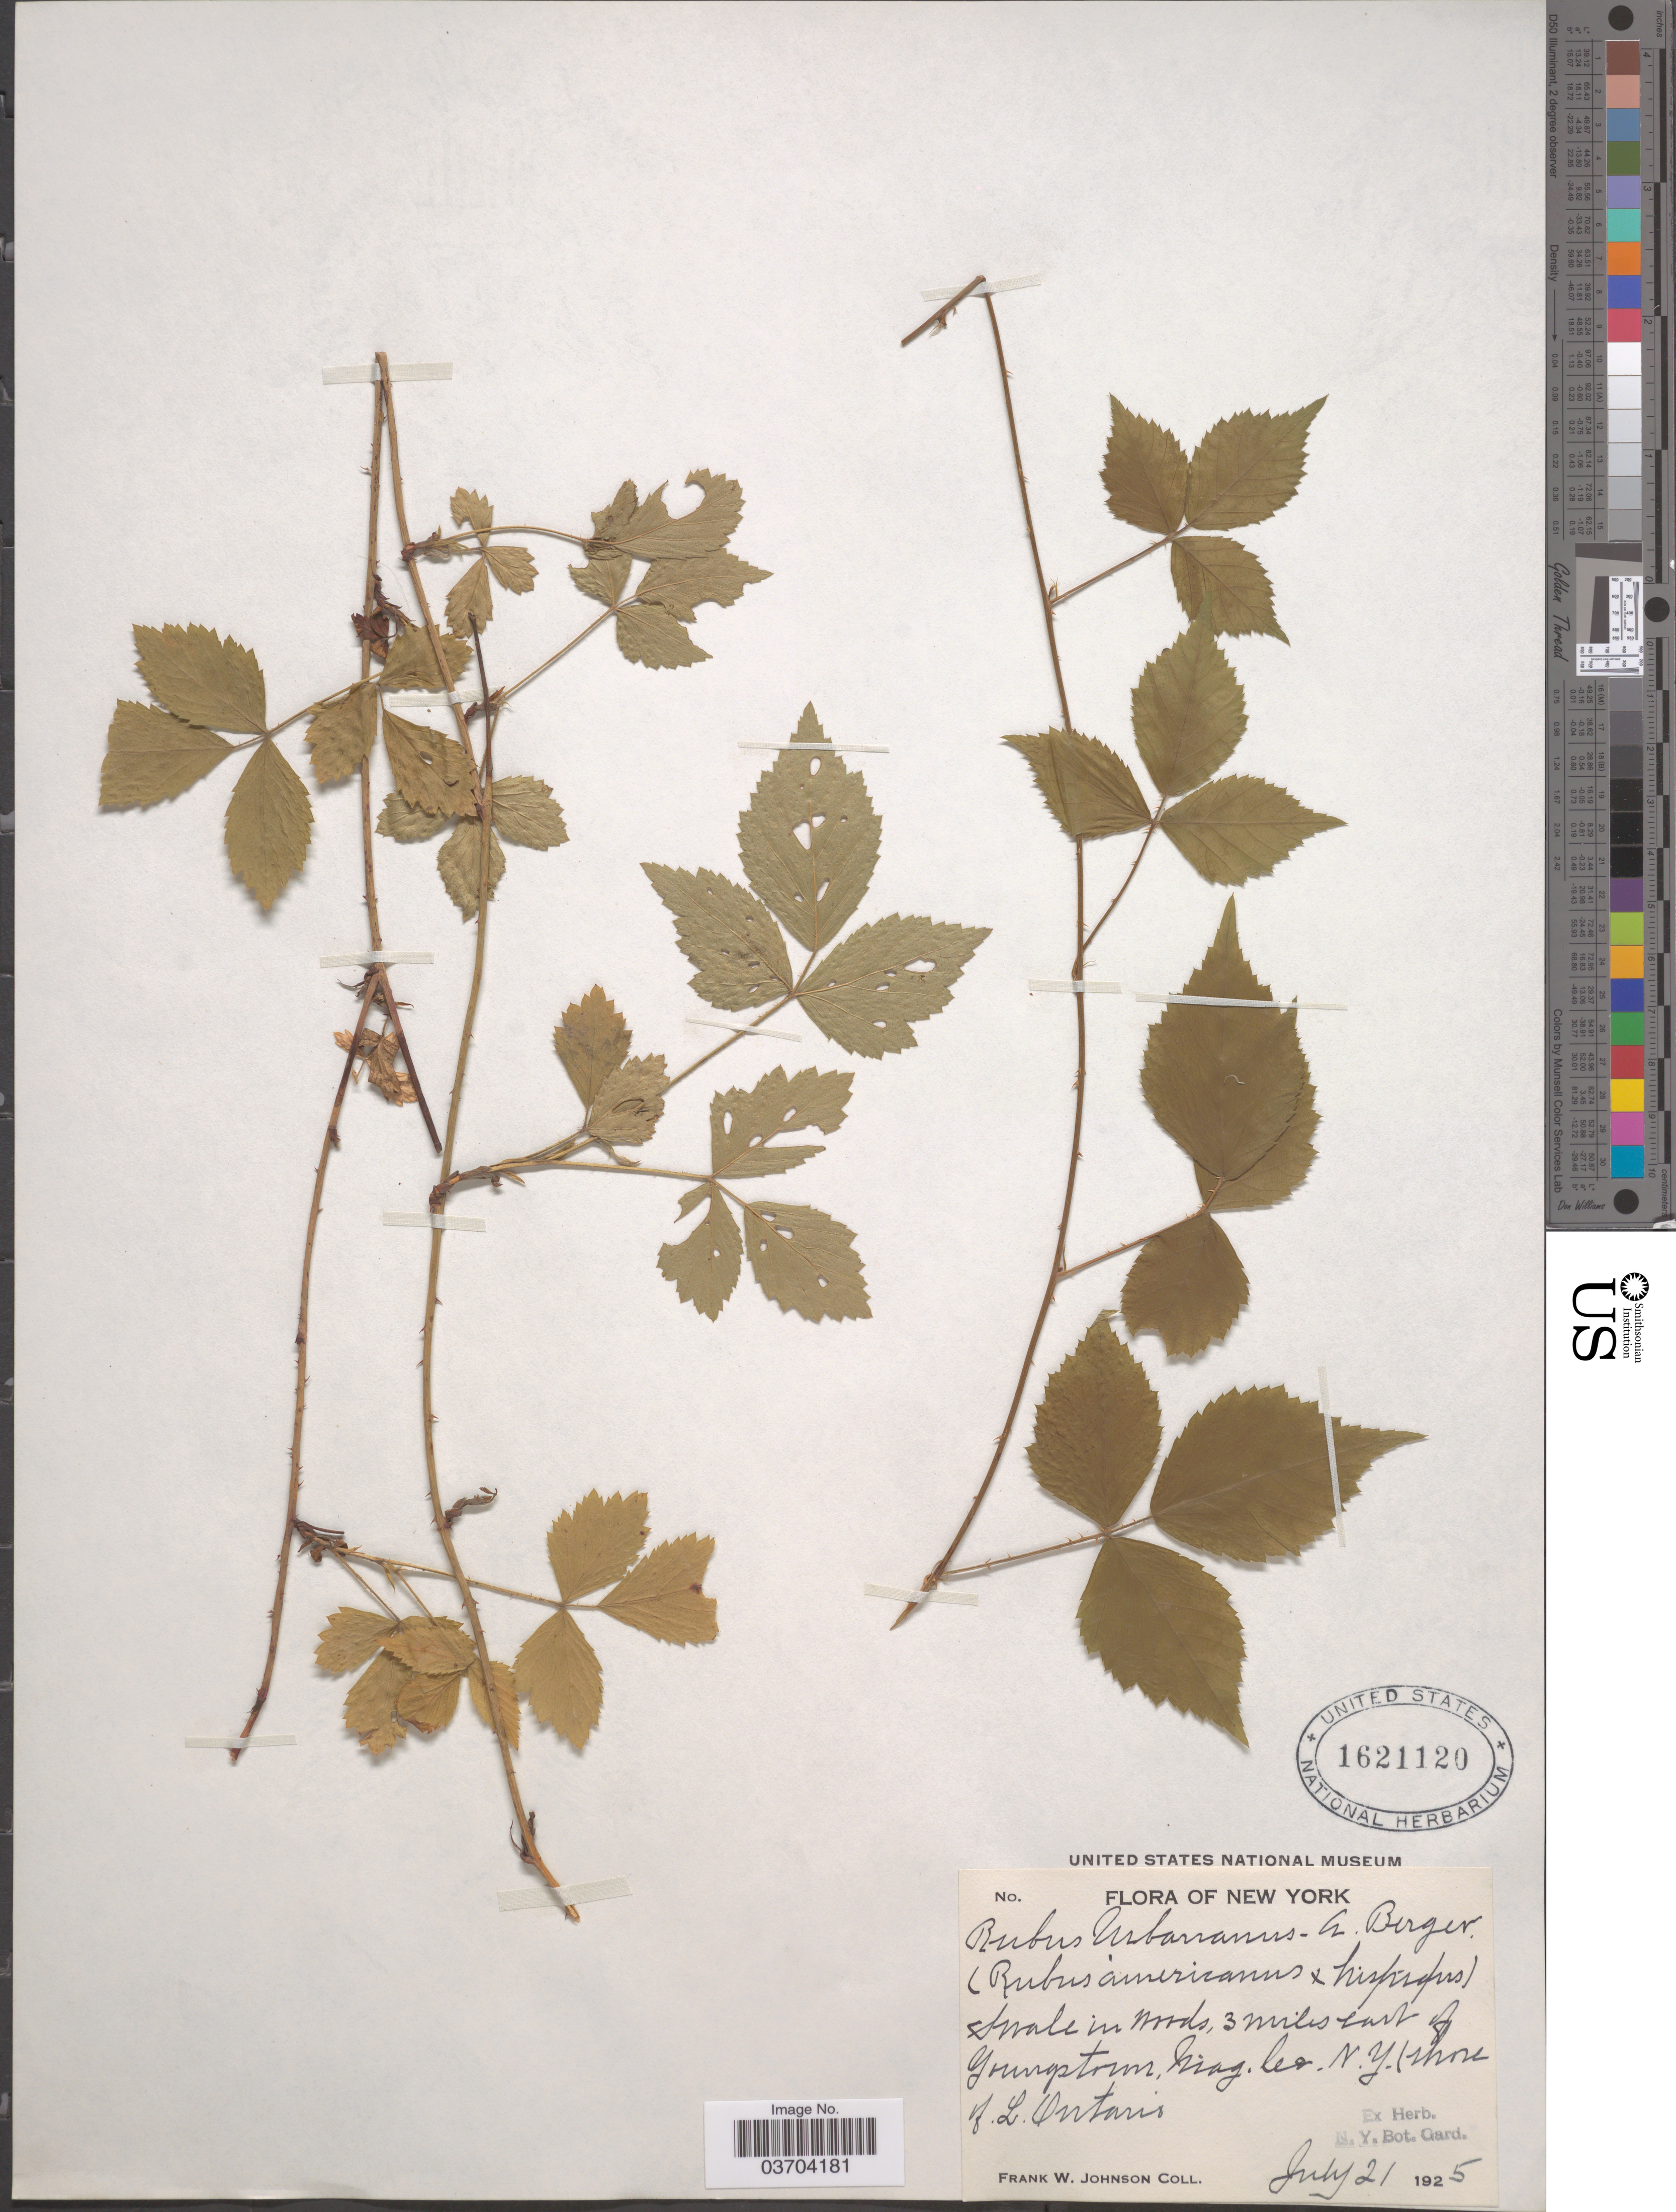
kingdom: Plantae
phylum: Tracheophyta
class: Magnoliopsida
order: Rosales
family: Rosaceae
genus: Rubus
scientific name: Rubus americanus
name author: (Pers.) Britton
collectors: F. W. Johnson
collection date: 1925-07-21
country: United States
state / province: New York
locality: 3 miles east of Youngstown, Niag. Co. (Shore of L. Ontario.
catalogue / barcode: US 1621120